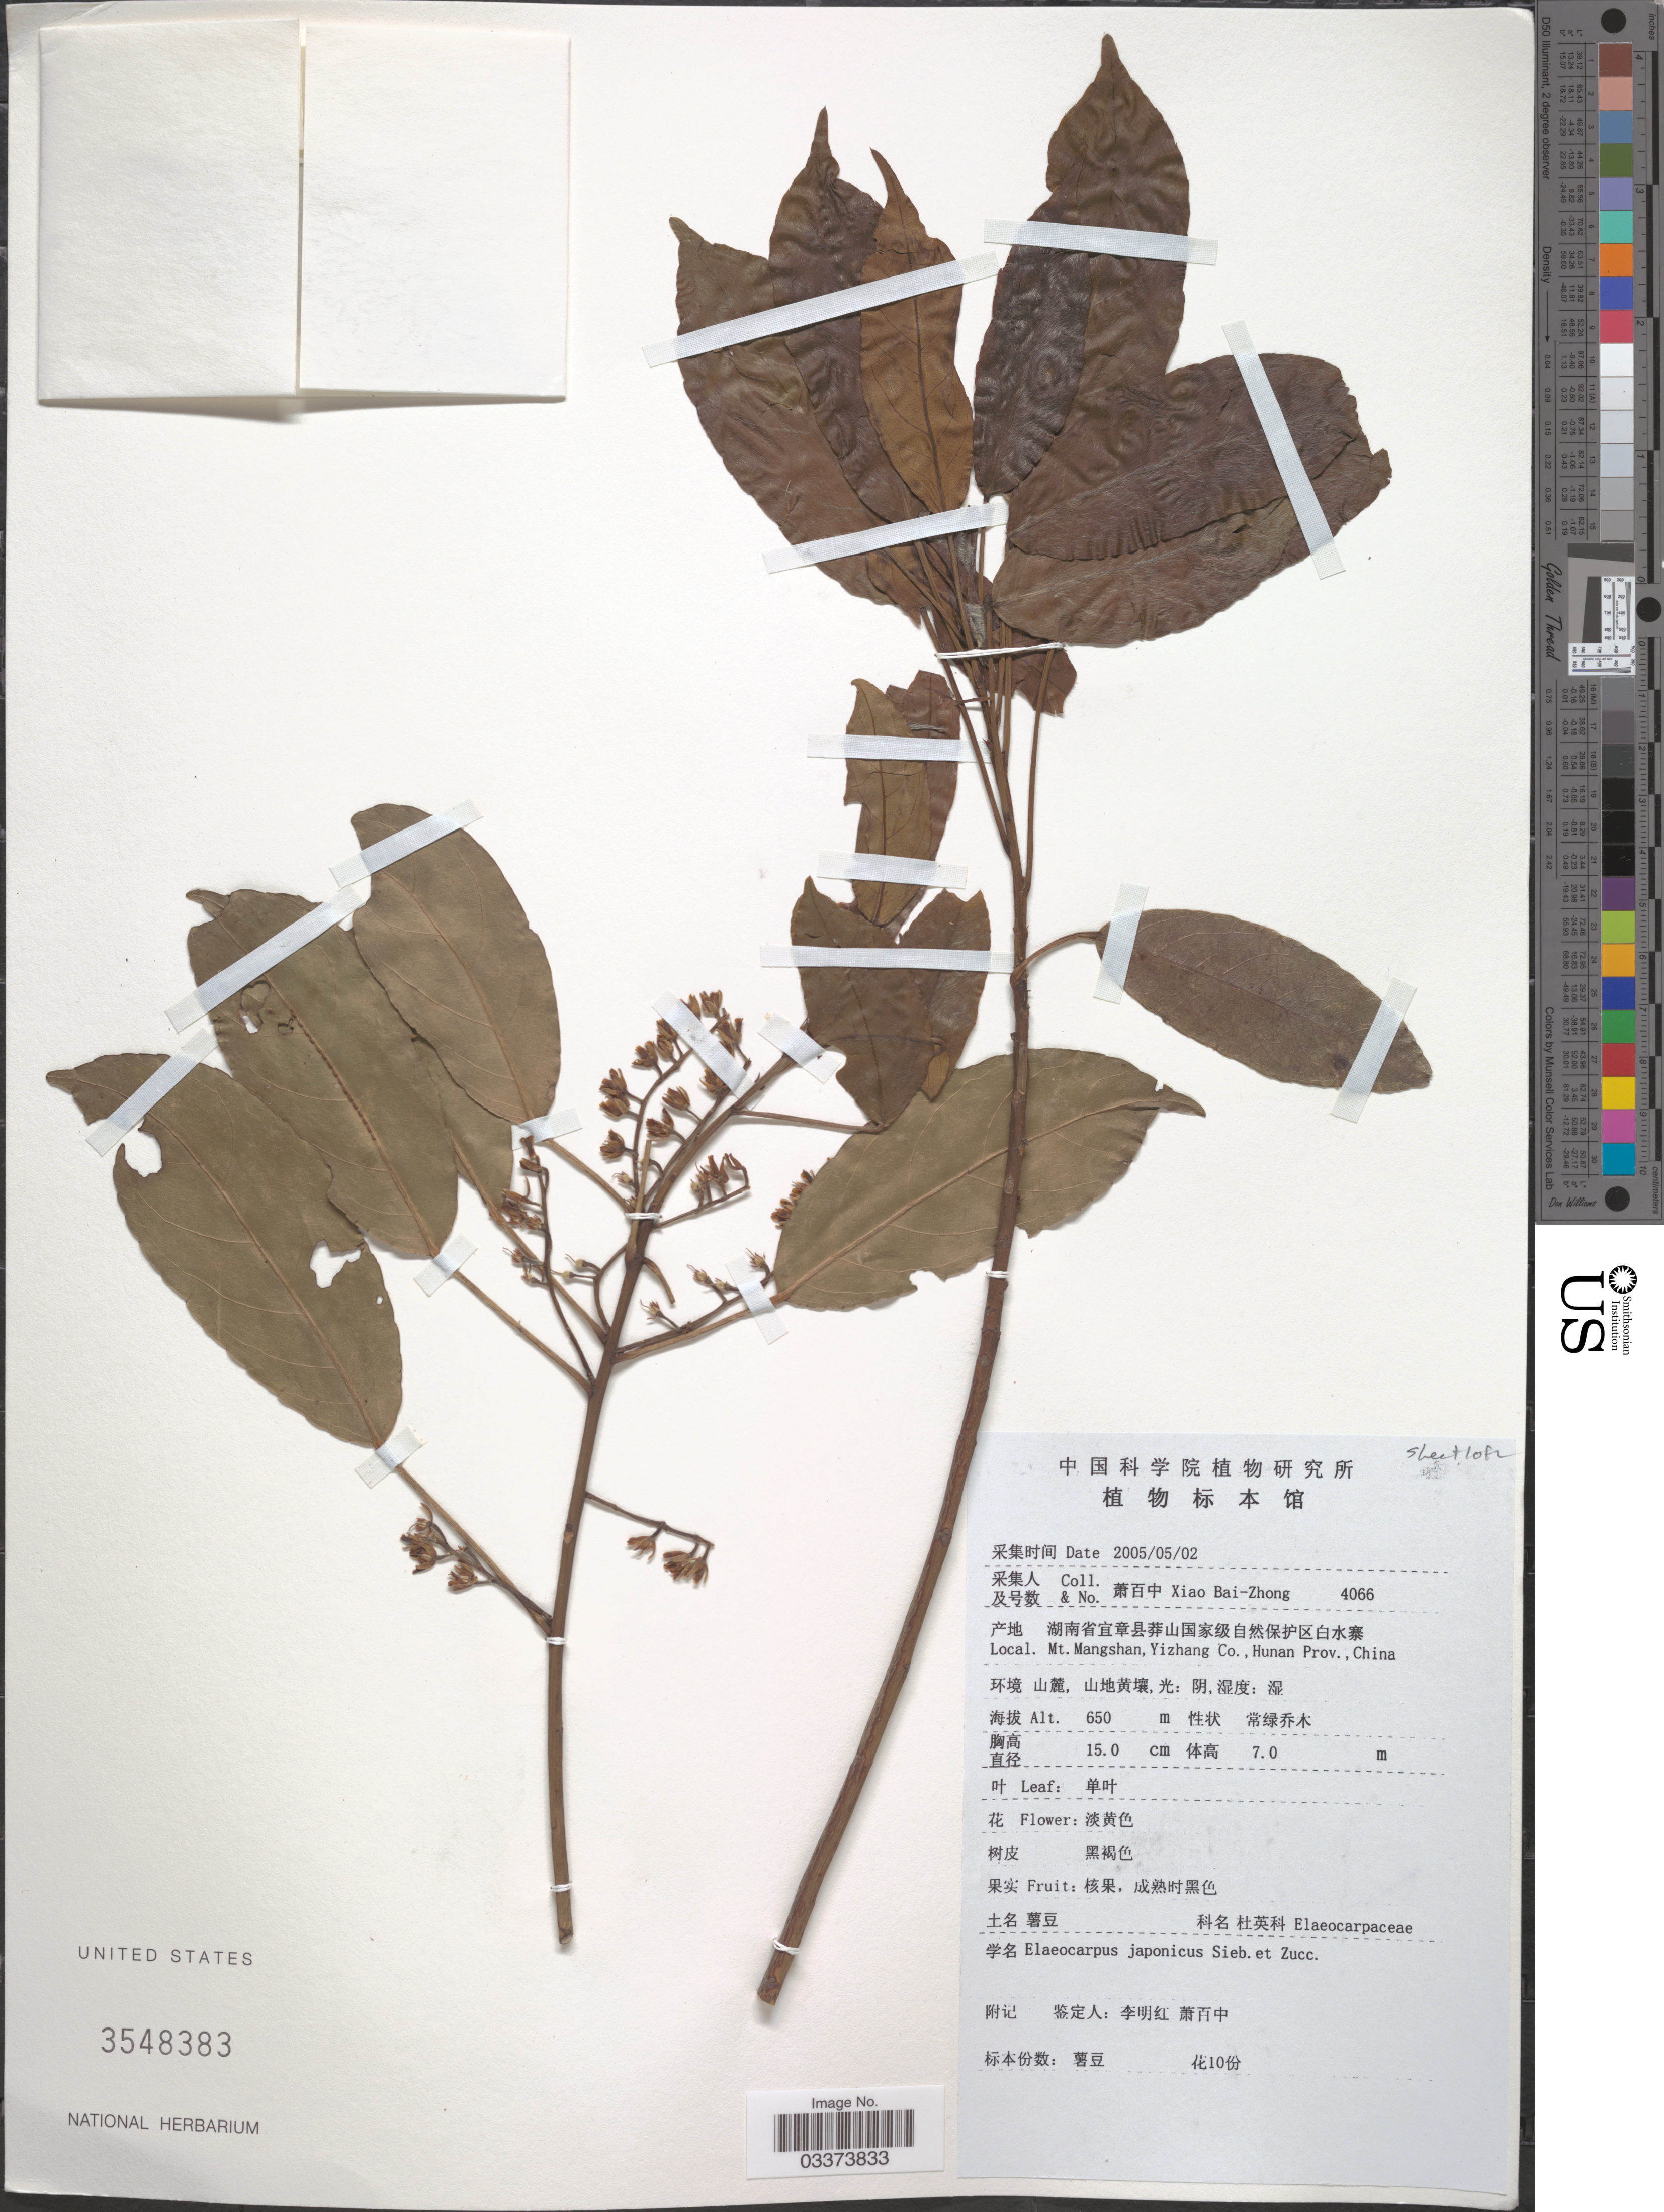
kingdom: Plantae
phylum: Tracheophyta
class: Magnoliopsida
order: Oxalidales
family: Elaeocarpaceae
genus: Elaeocarpus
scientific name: Elaeocarpus japonicus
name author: Siebold & Zucc.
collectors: B. Z. Xiao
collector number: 4066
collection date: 2005-05-02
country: China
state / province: Hunan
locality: Mt. Mangshan, Yizhang Co.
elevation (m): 650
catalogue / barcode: US 3548383